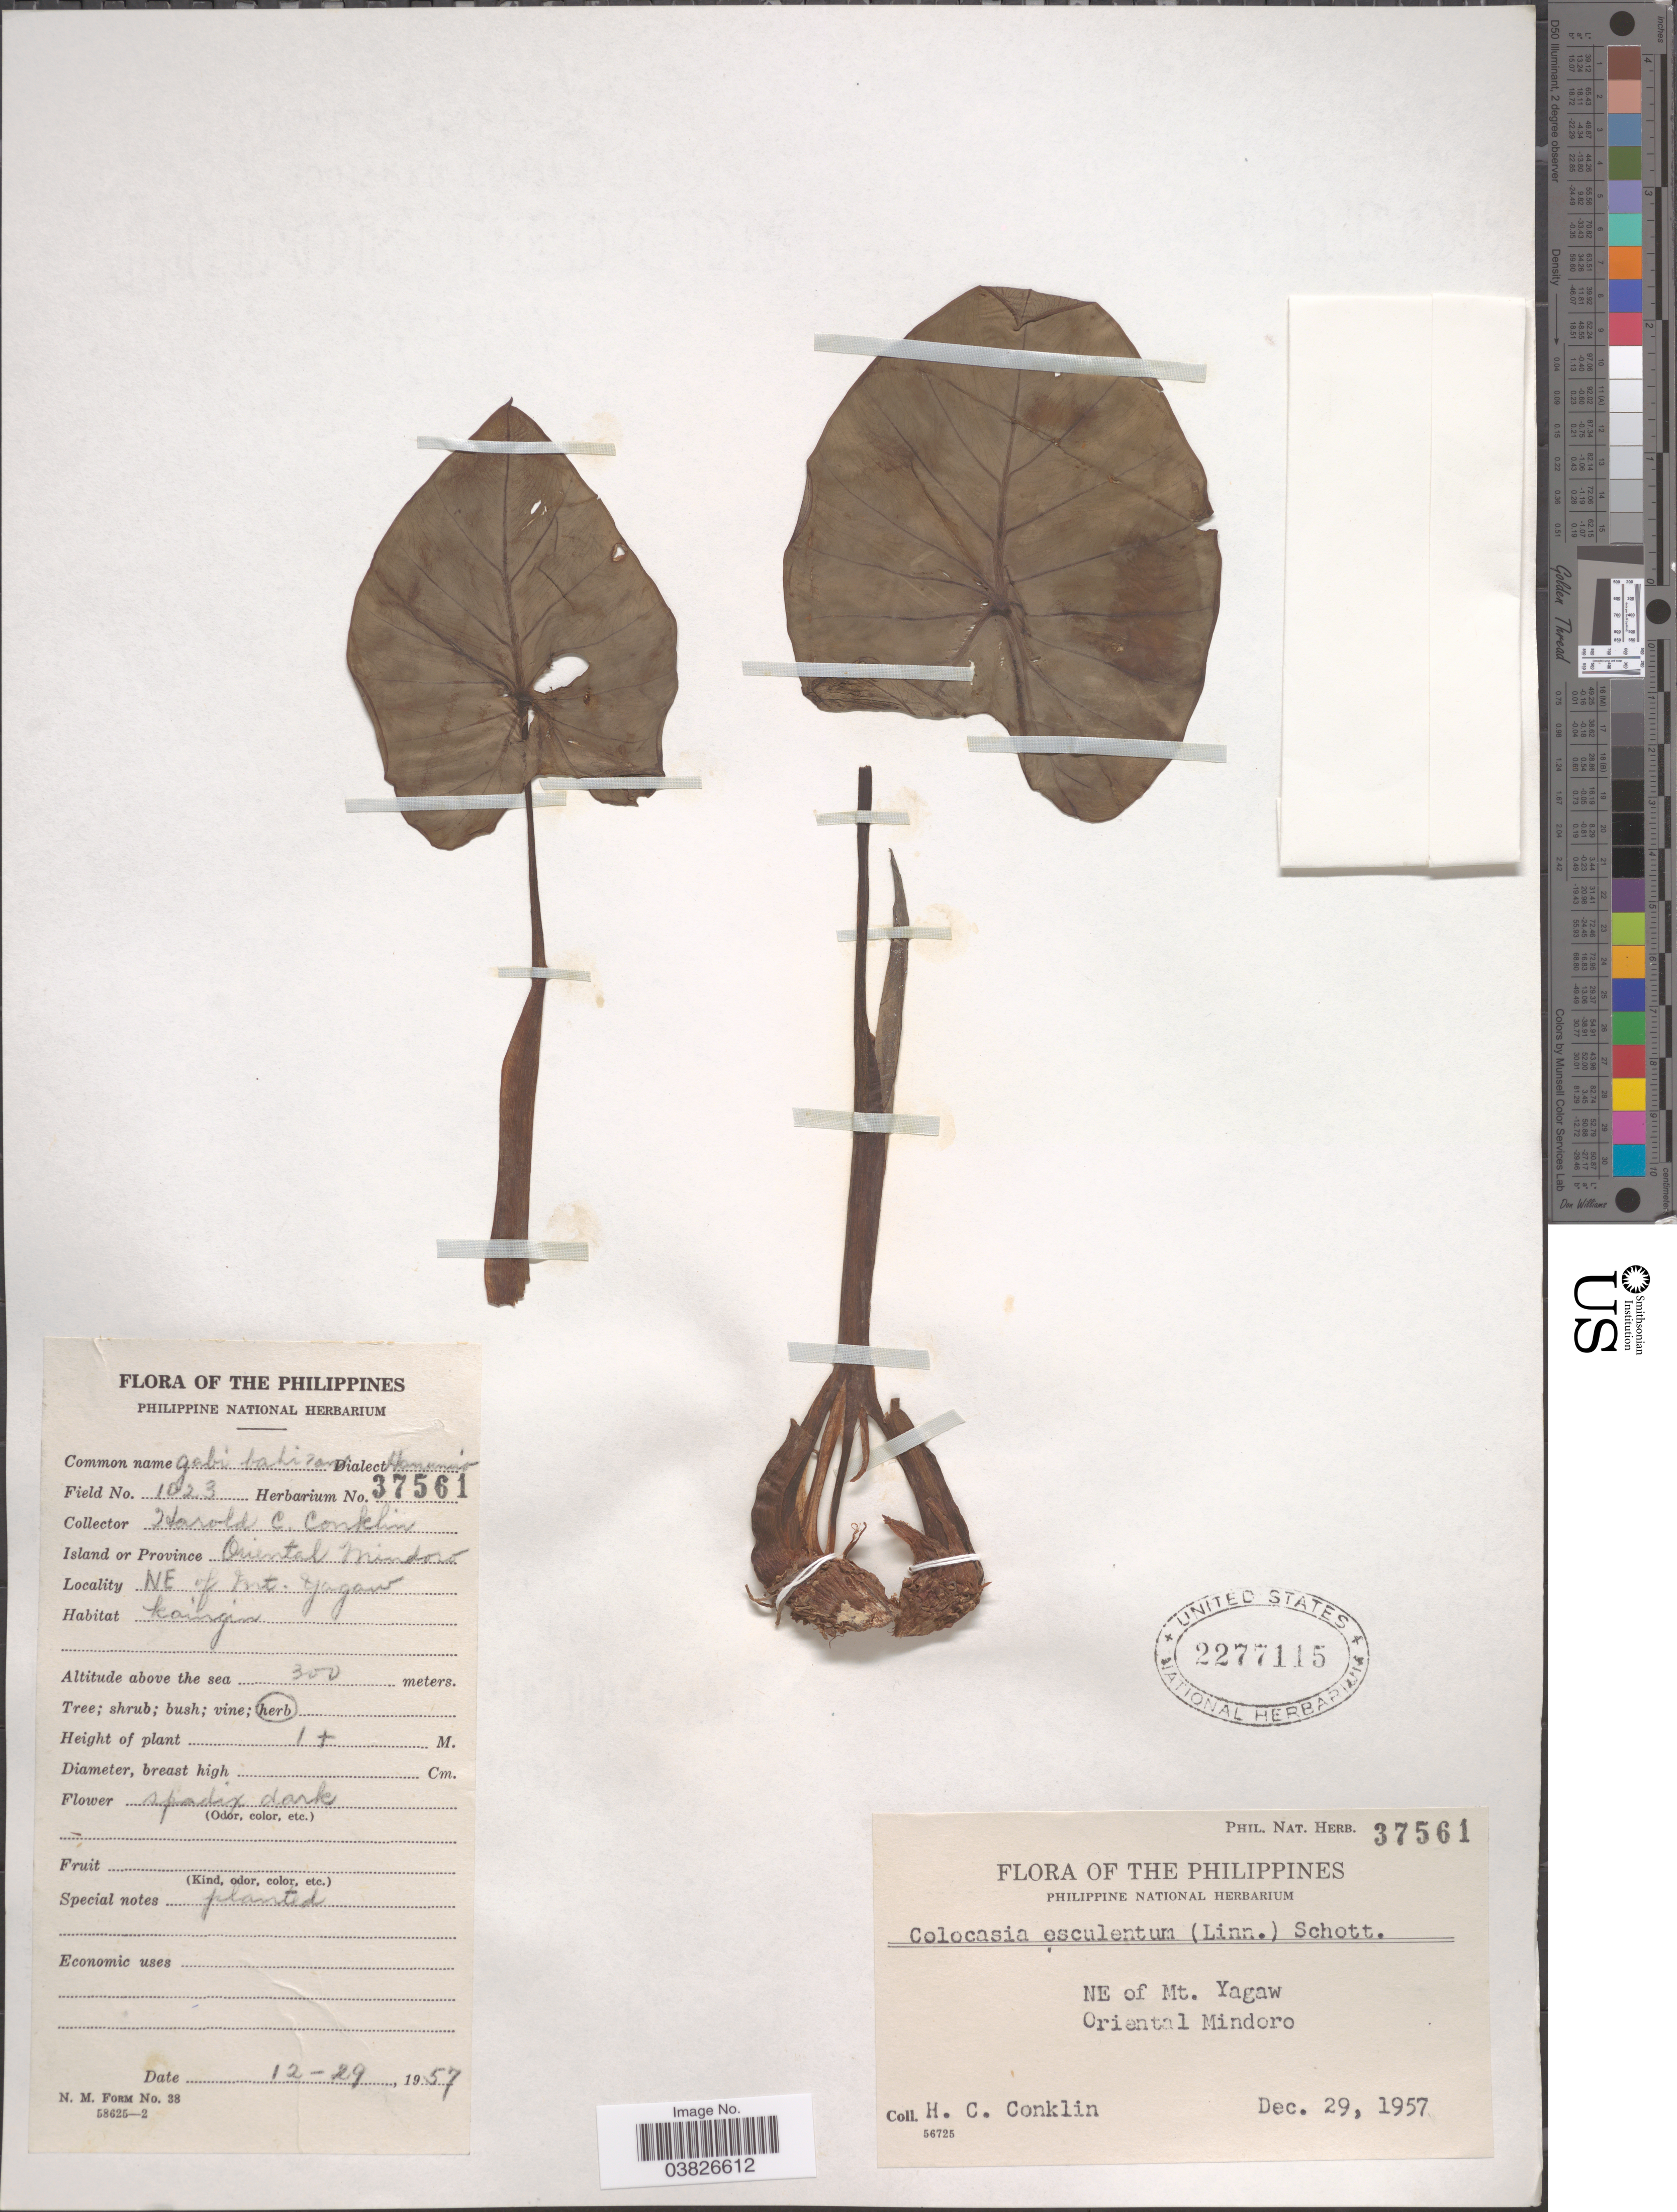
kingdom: Plantae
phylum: Tracheophyta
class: Liliopsida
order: Alismatales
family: Araceae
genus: Colocasia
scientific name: Colocasia esculenta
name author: (L.) Schott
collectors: H. Conklin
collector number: Phil. Nat. Herb. 37561/1023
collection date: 1957-12-29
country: Philippines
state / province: Mimaropa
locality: Island or Province Oriental Mindoro. NE of Mt. Yagaw.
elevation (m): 300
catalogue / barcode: US 2277115